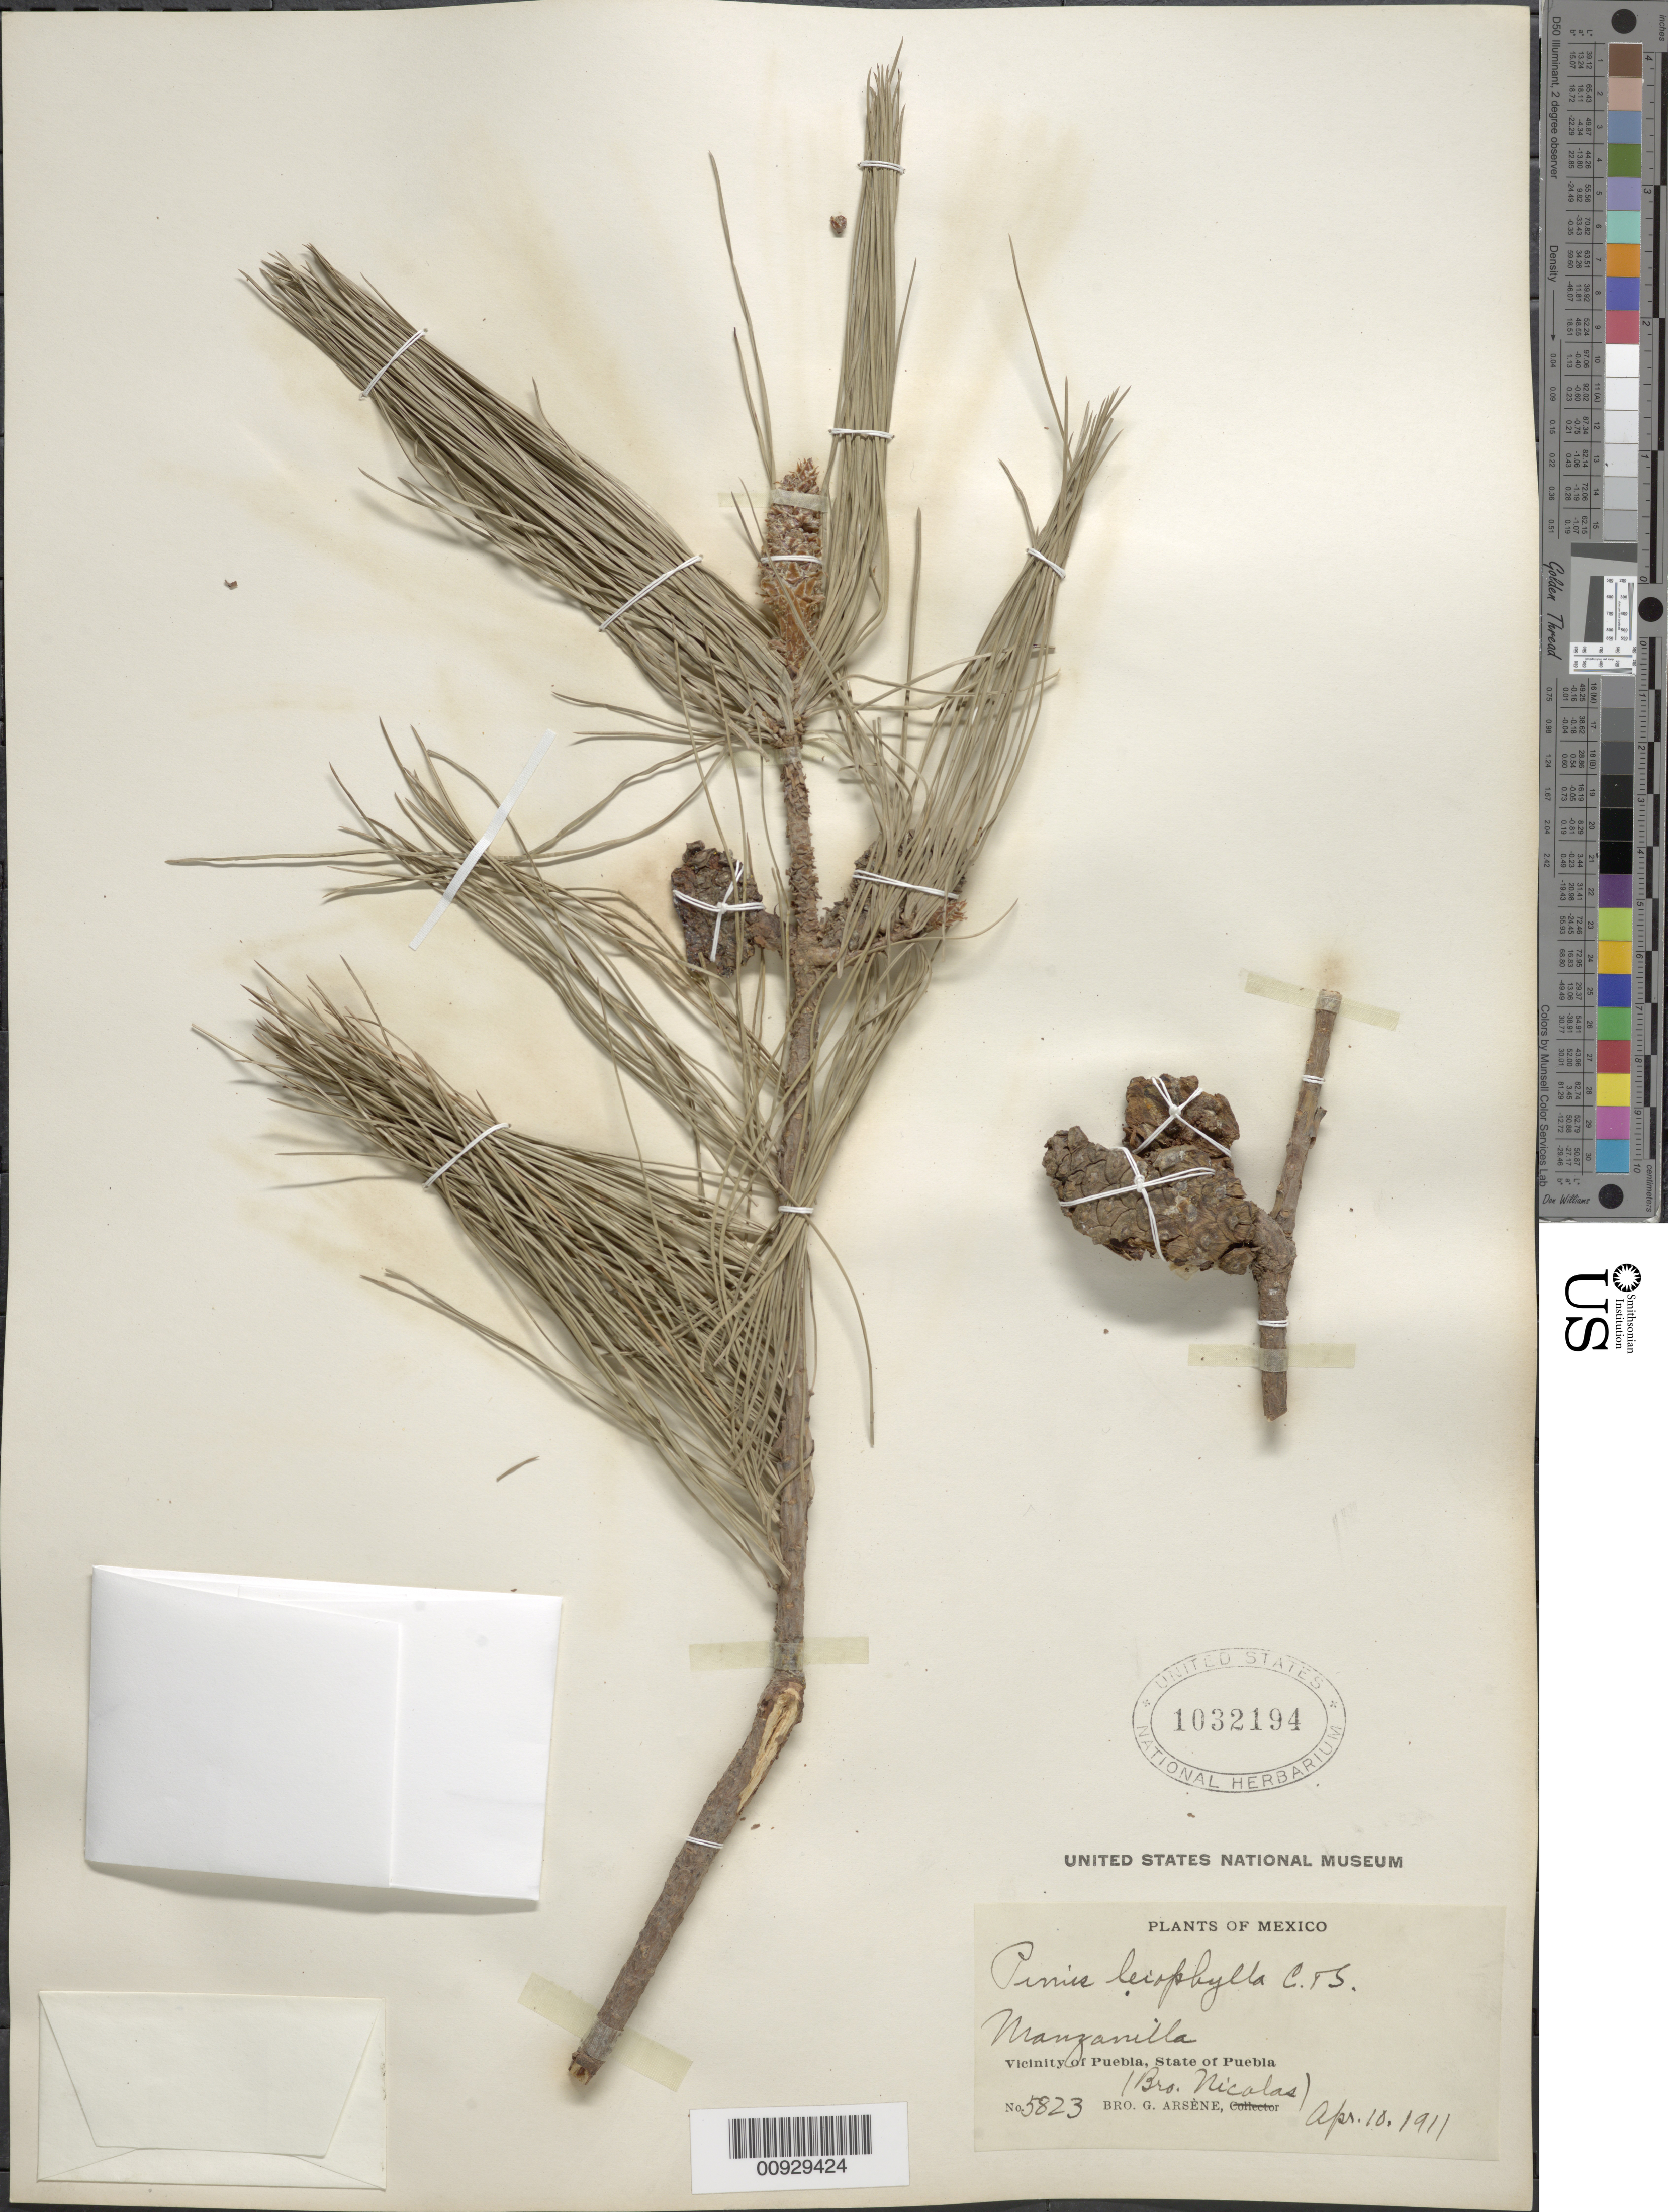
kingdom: Plantae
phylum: Tracheophyta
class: Pinopsida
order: Pinales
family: Pinaceae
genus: Pinus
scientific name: Pinus leiophylla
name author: Schiede ex Schltdl. & Cham.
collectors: B. Nicolas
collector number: Arsène, Bro. G. No. 5823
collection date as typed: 10 Apr 1911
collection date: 1911-04-10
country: Mexico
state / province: Puebla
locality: Manzanilla. Vicinity of Puebla, State of Puebla.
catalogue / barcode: US 1032194